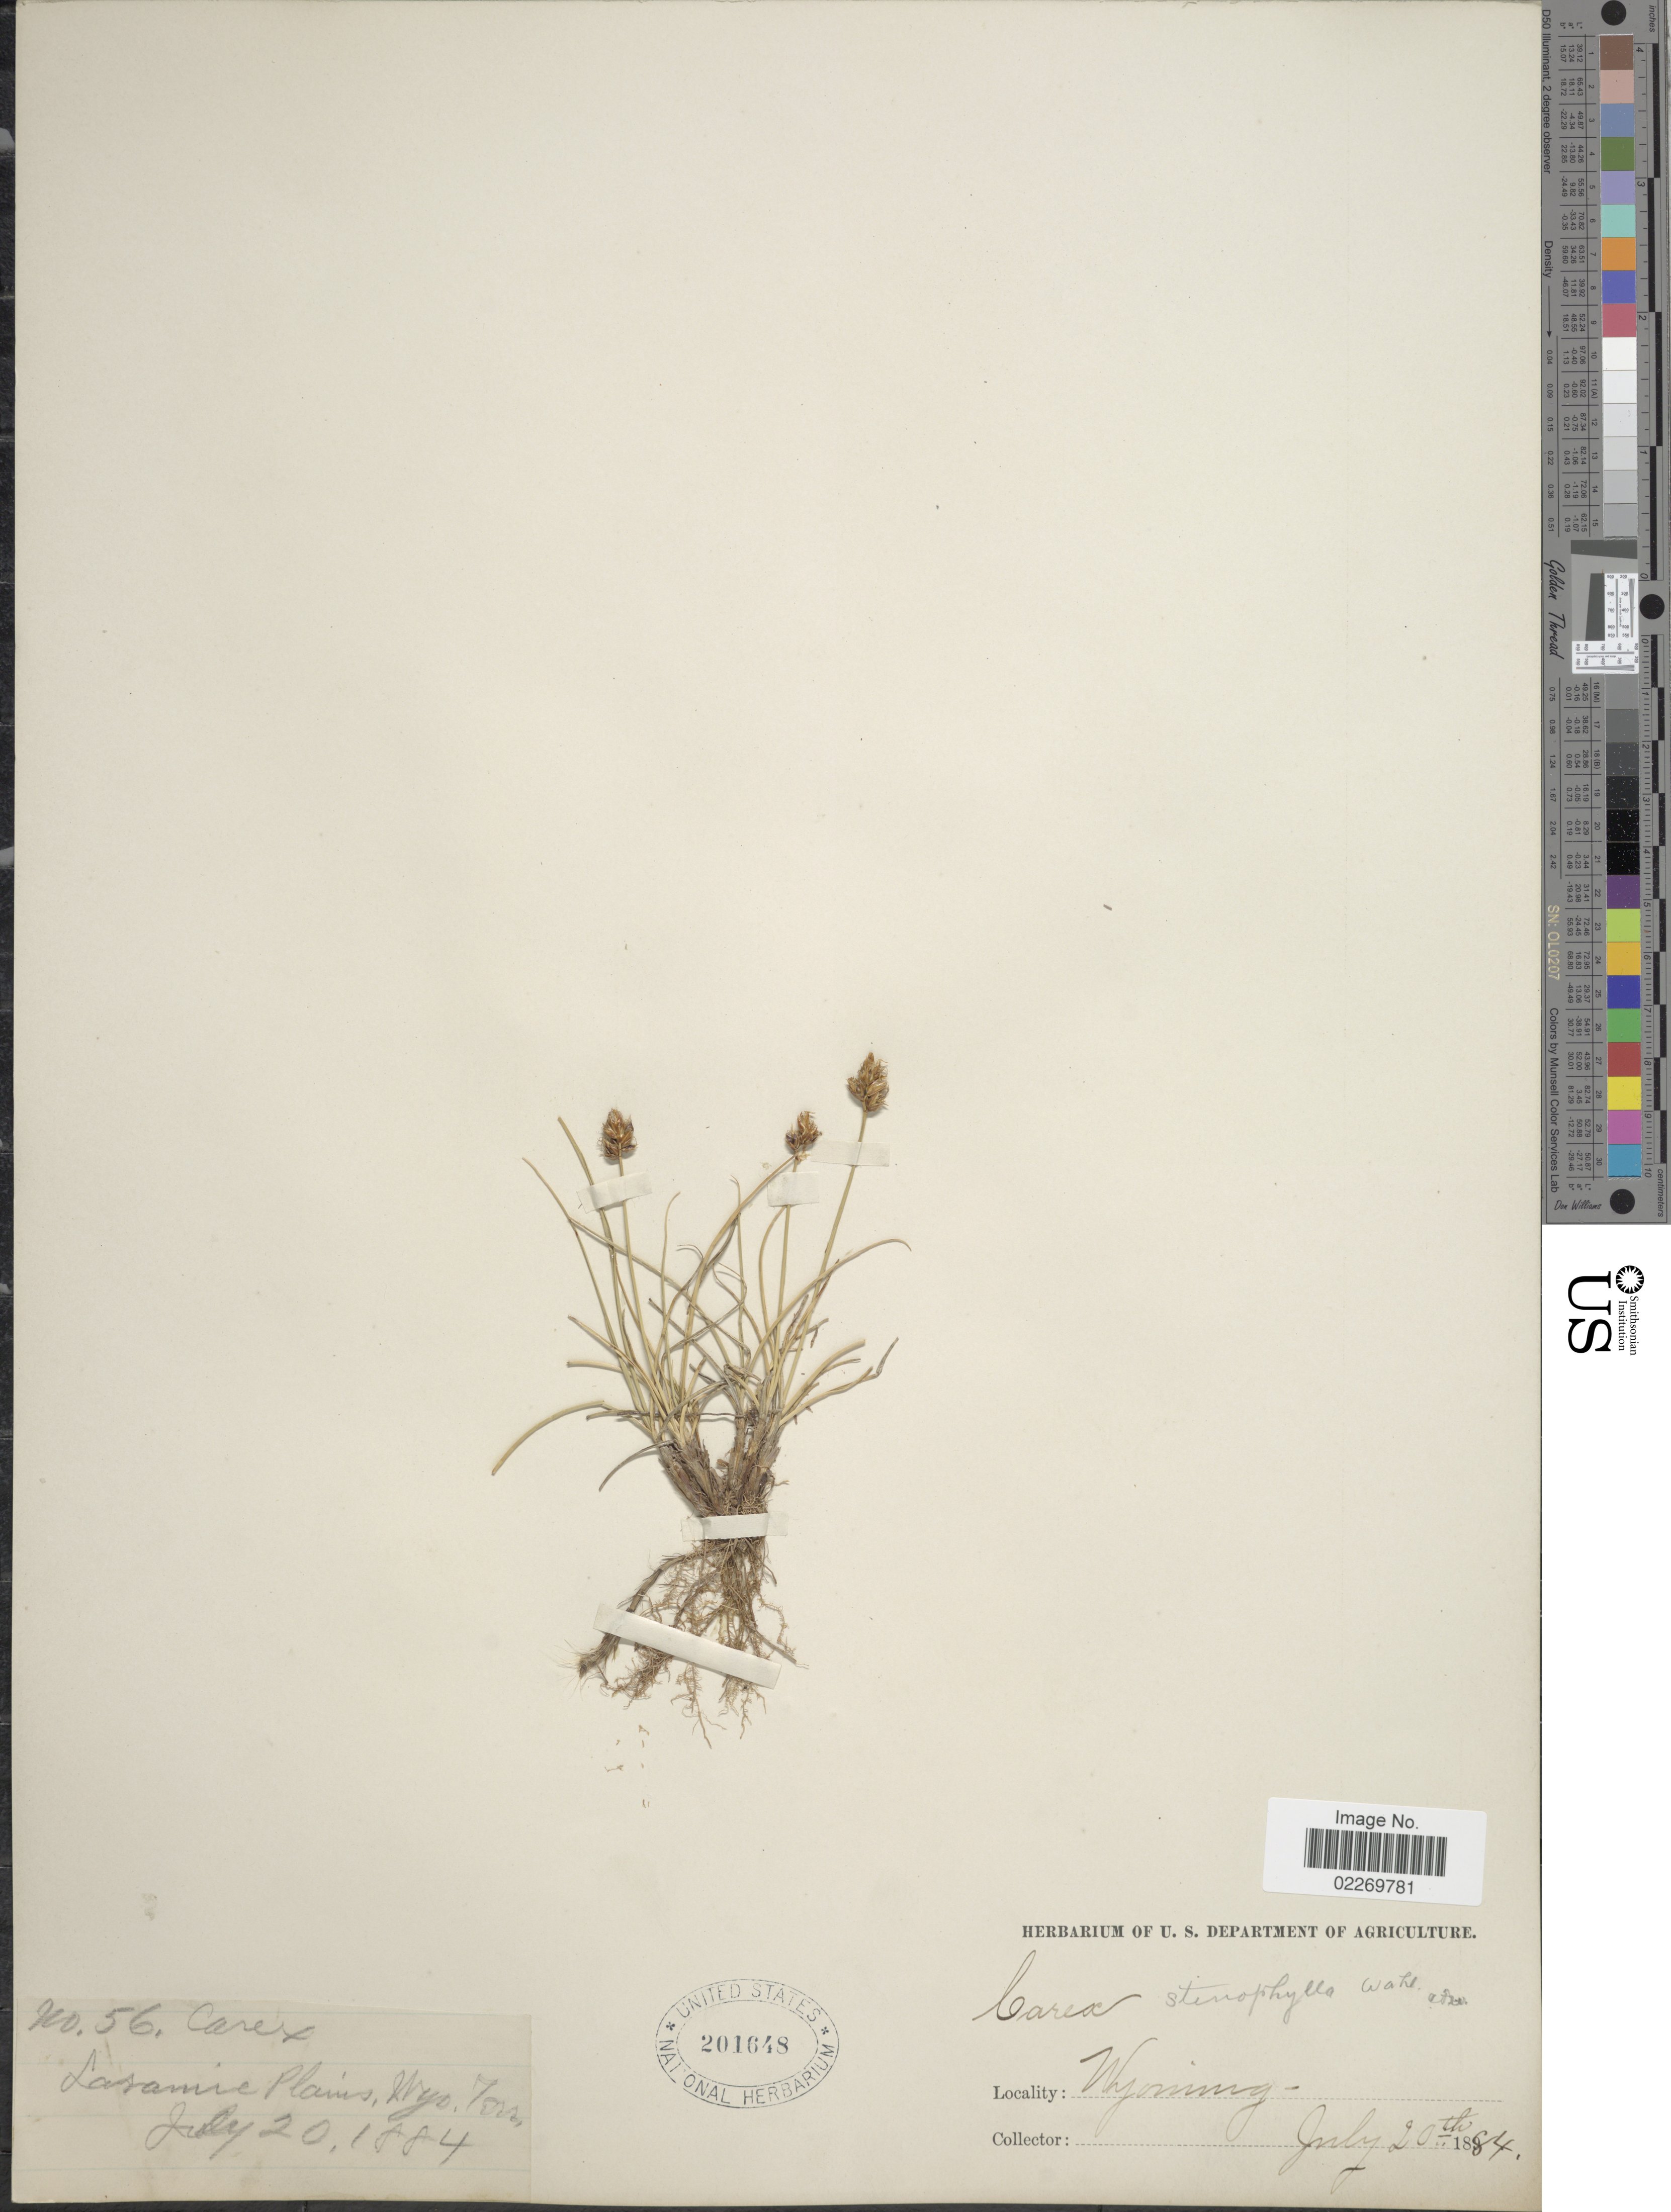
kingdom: Plantae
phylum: Tracheophyta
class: Liliopsida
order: Poales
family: Cyperaceae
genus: Carex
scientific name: Carex eleocharis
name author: L.H. Bailey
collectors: ex herb. U. S. Department of Agriculture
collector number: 56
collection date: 1884-07-20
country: United States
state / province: Wyoming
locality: Laramie Plains, Terr.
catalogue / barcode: US 201648